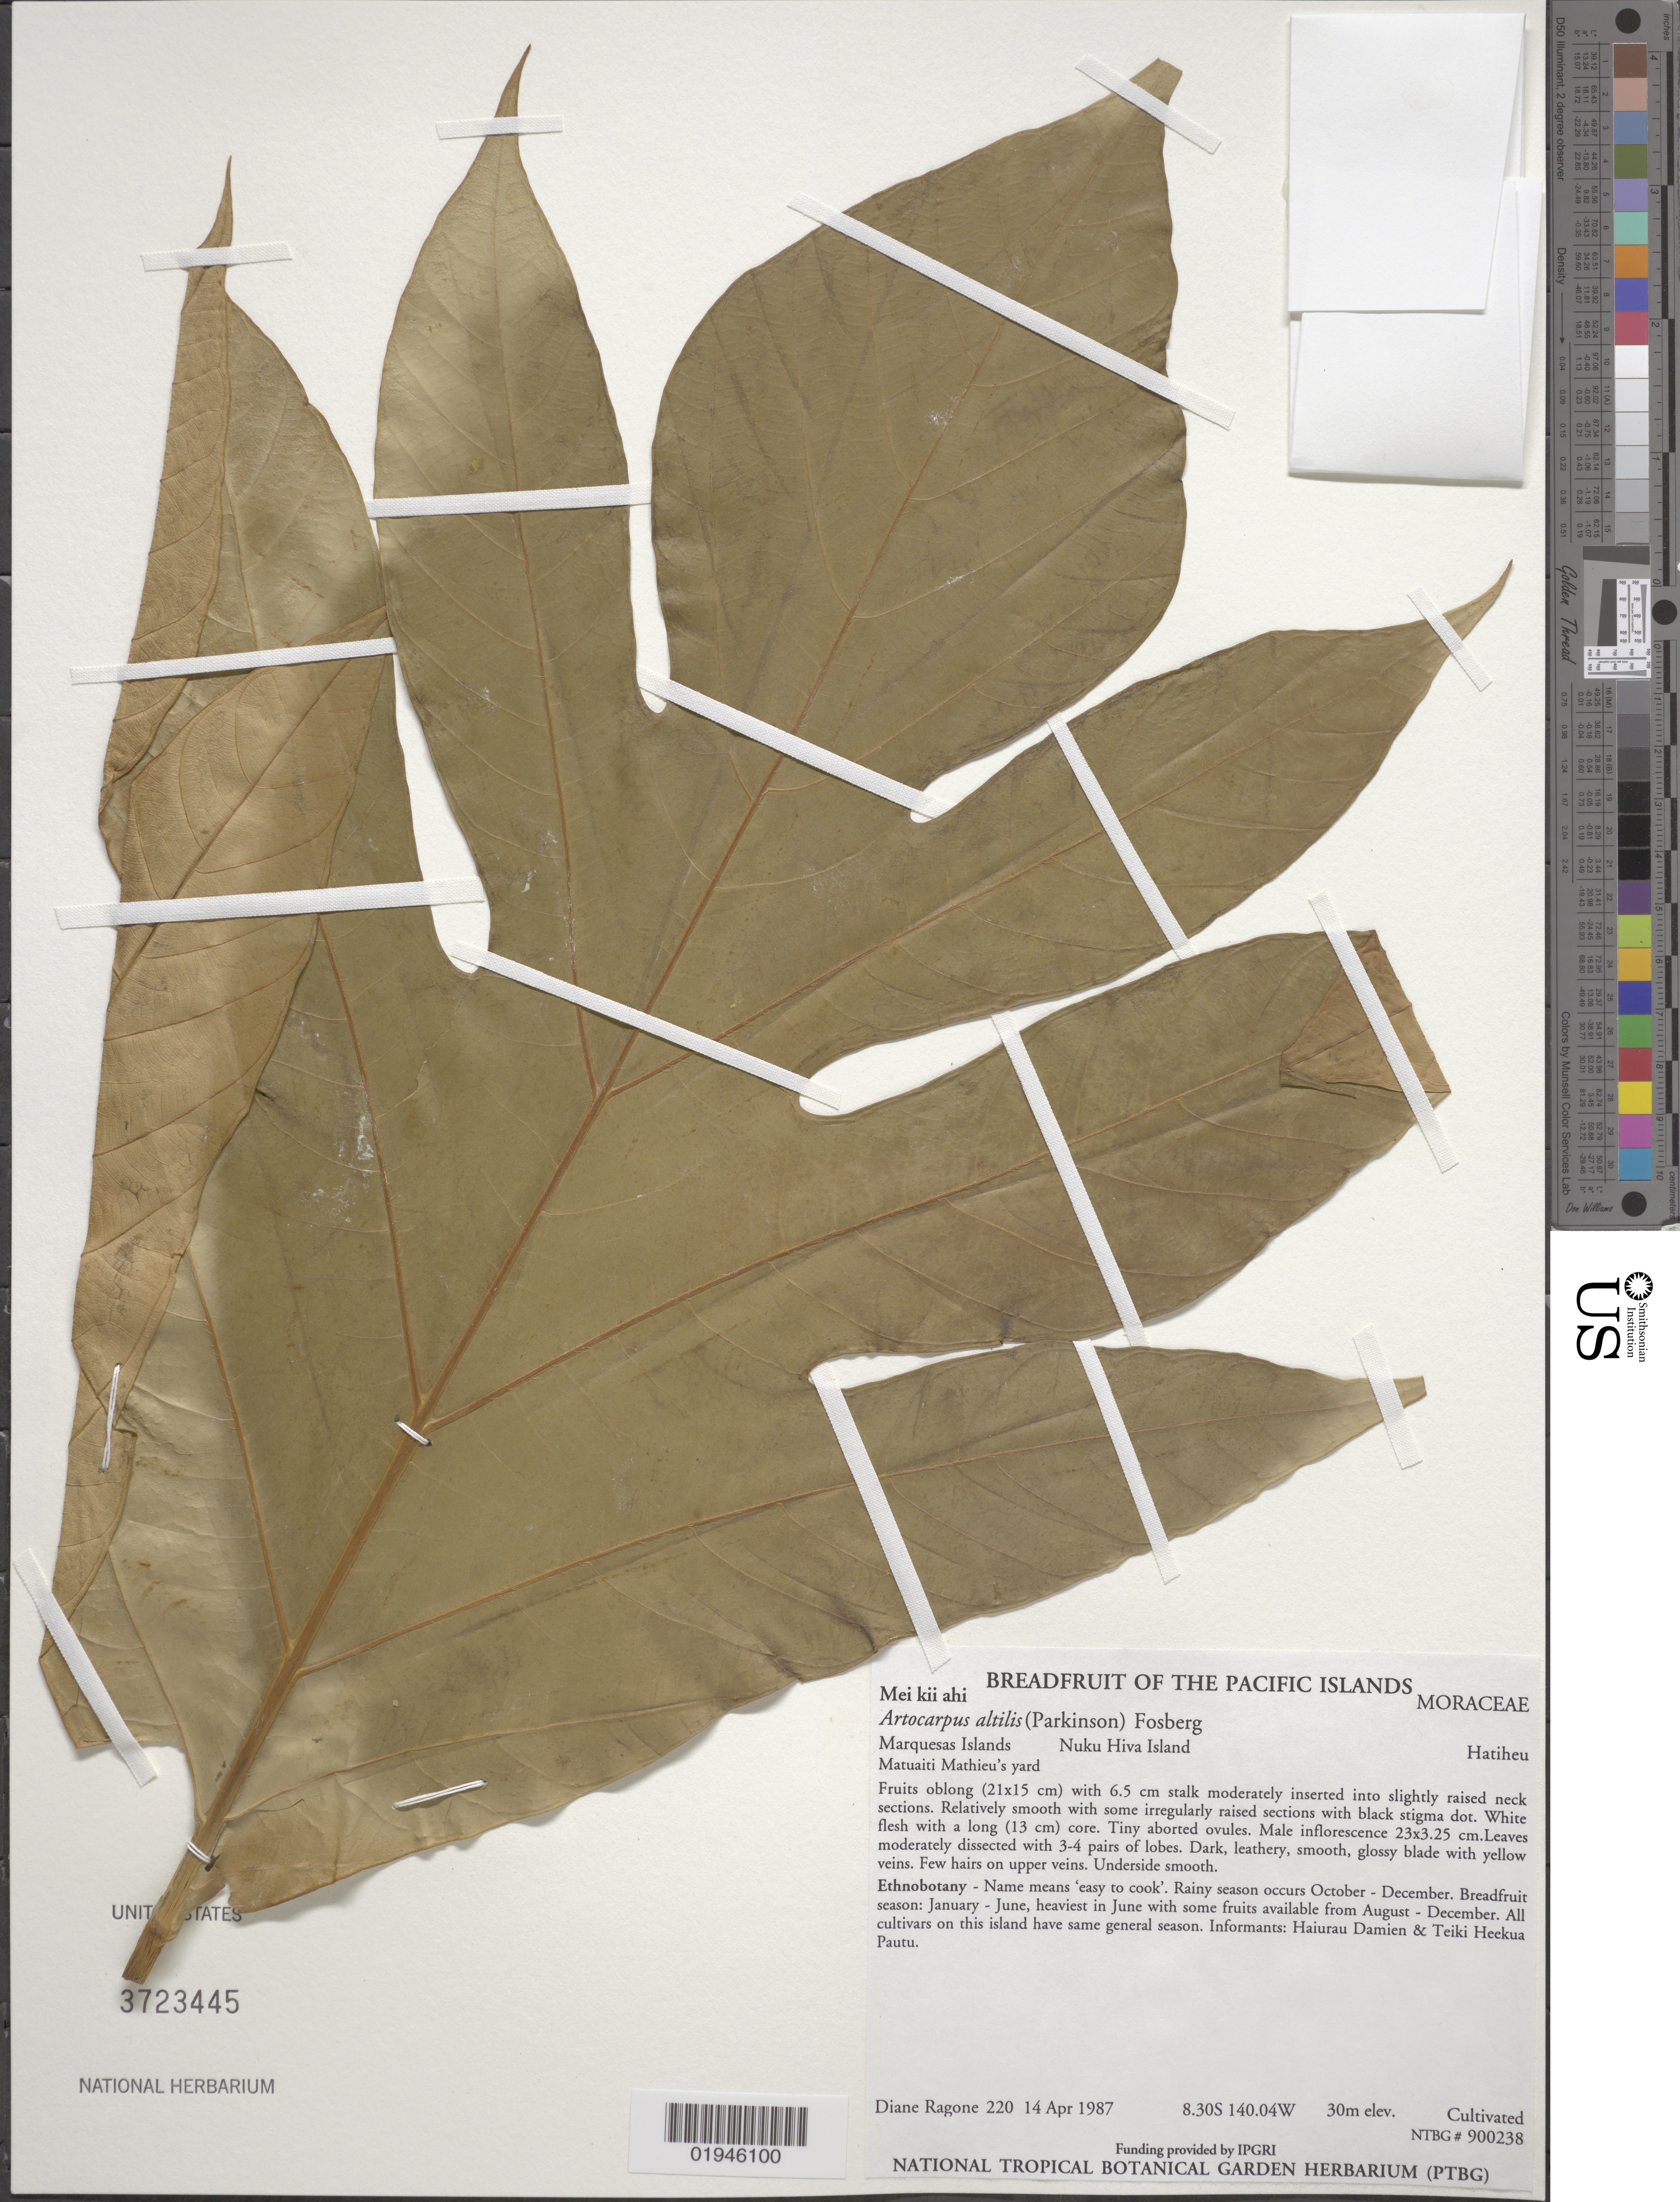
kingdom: Plantae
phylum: Tracheophyta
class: Magnoliopsida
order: Rosales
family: Moraceae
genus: Artocarpus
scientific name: Artocarpus altilis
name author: (Parkinson) Fosberg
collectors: D. Ragone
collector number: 220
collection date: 1987-04-14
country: French Polynesia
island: Nuku Hiva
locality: Hatiheu, Matuaiti Mathieu's yard.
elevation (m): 30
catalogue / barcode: US 3723445